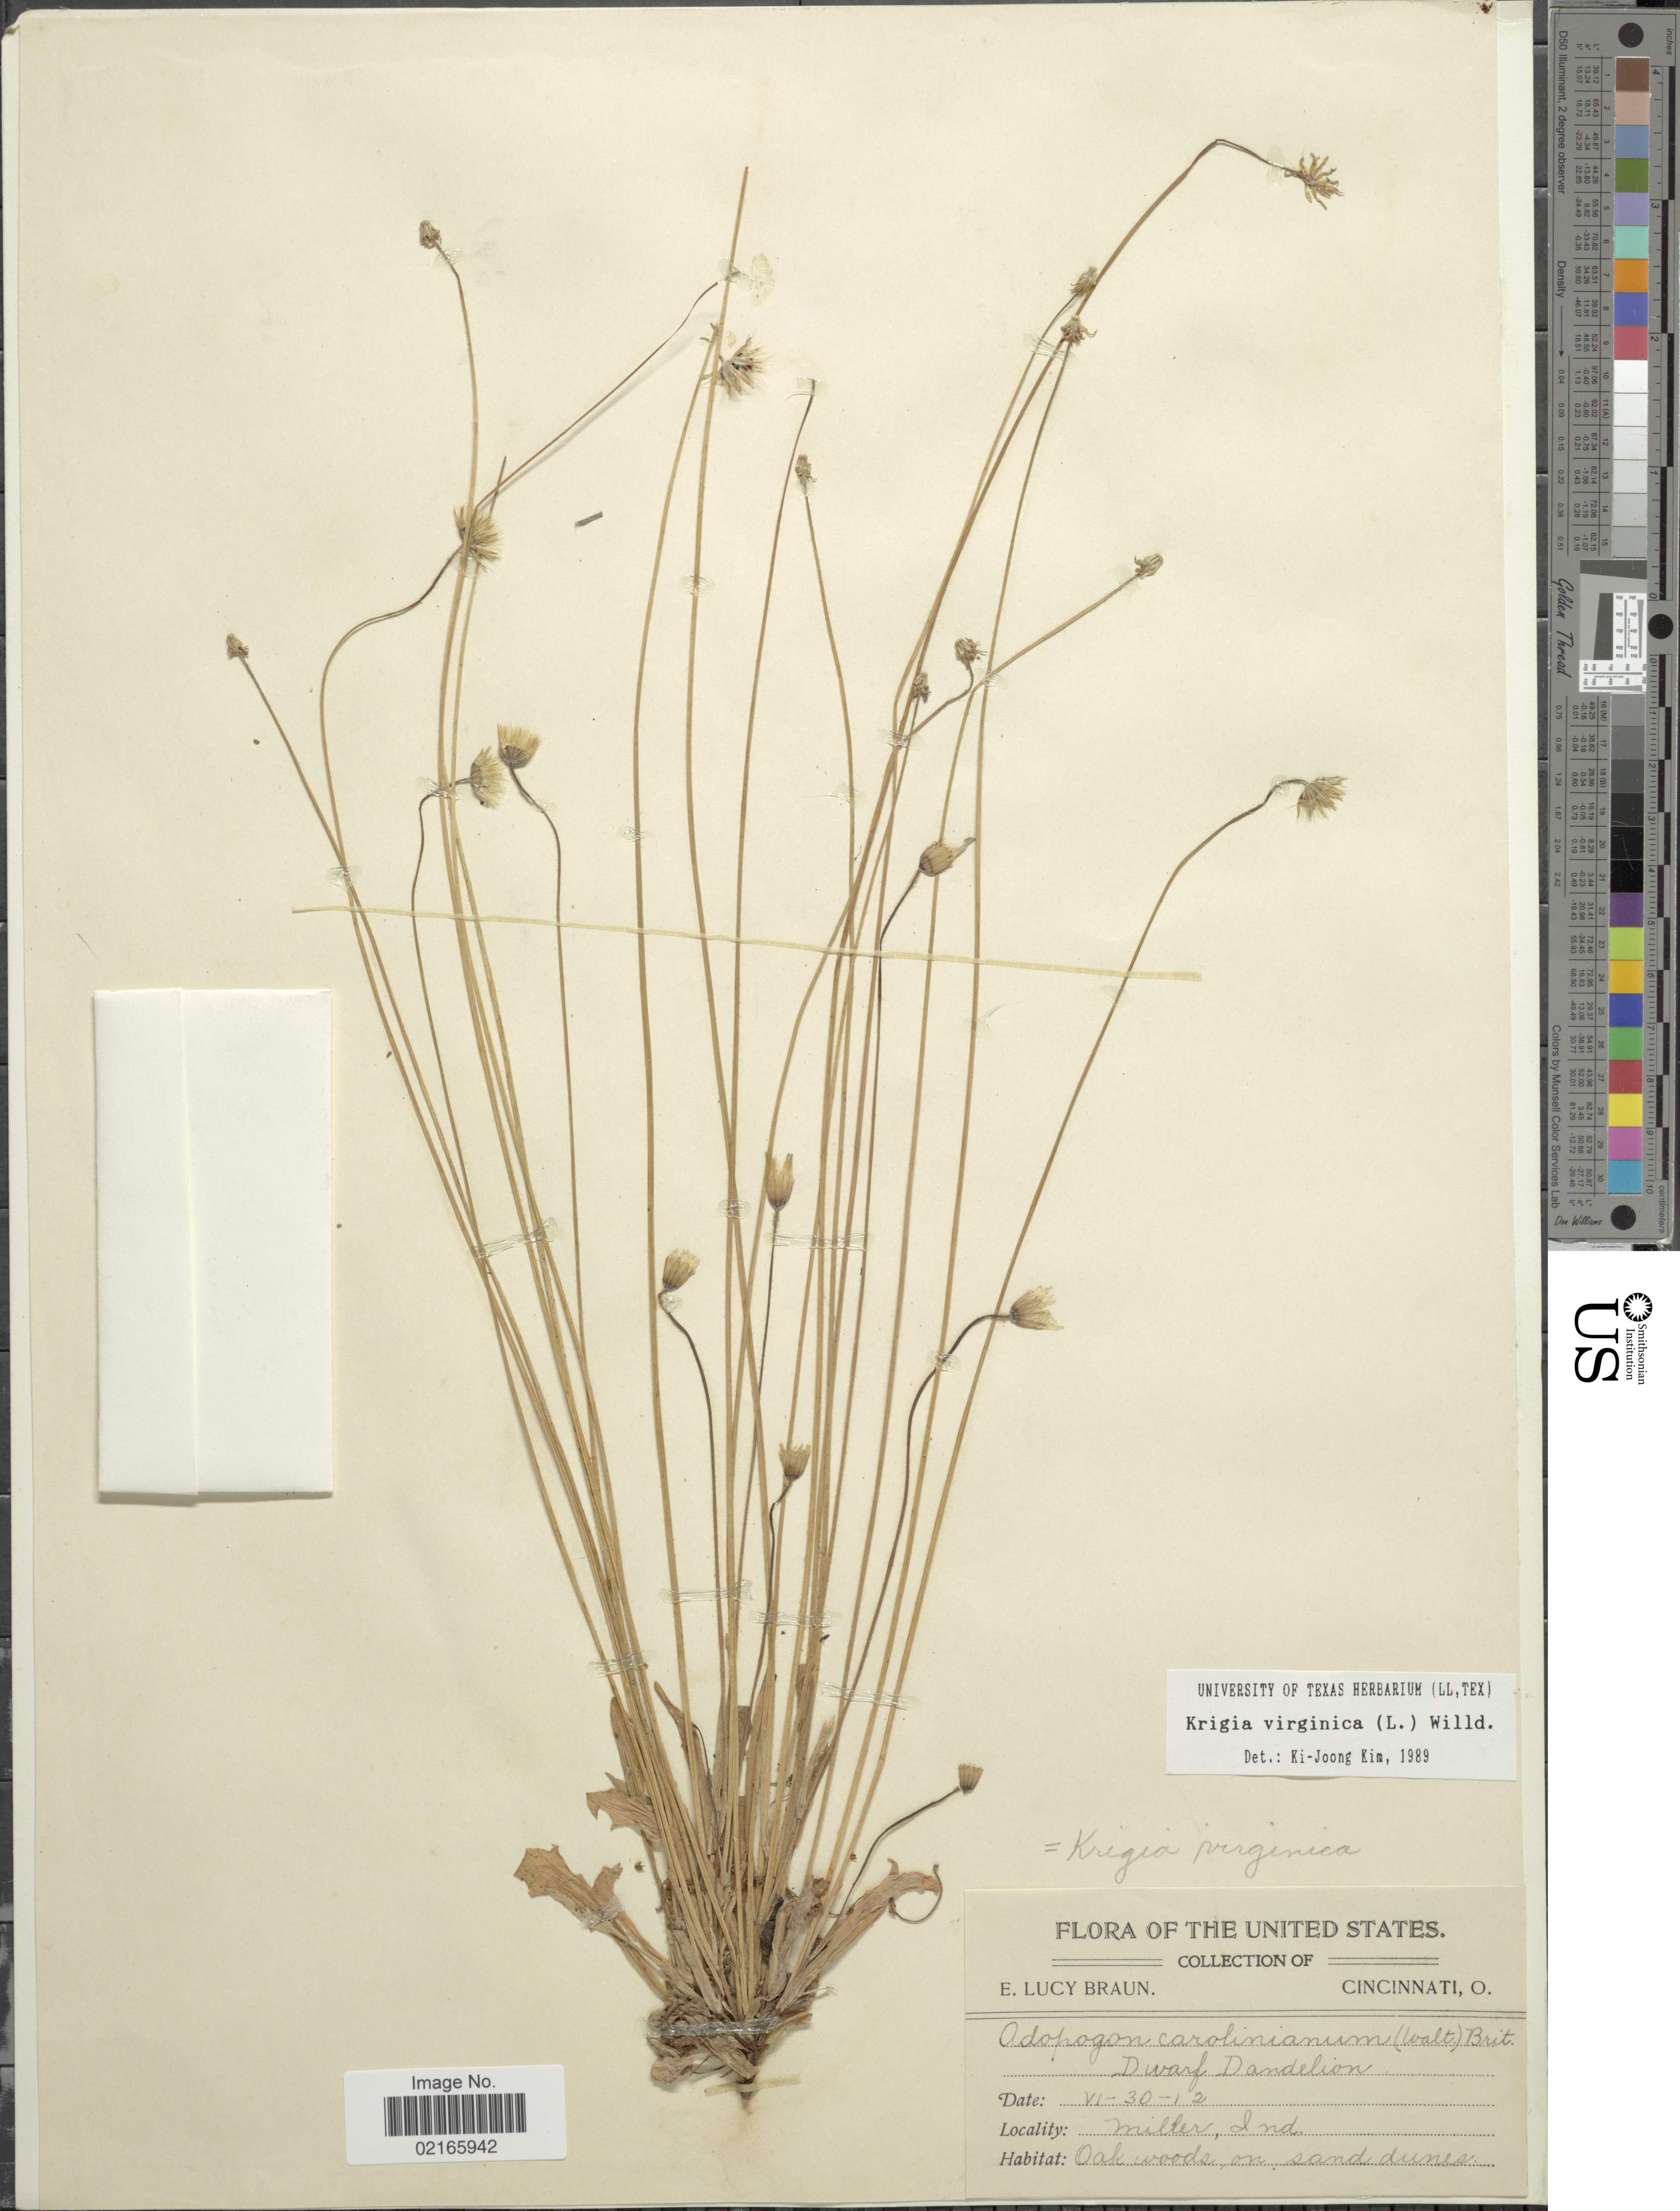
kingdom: Plantae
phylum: Tracheophyta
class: Magnoliopsida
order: Asterales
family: Asteraceae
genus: Krigia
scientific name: Krigia virginica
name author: (L.) Willd.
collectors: E. L. Braun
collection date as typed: Transcribed d/m/y: 30/6/12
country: United States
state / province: Indiana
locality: Miller, oak woods on sand dunes, Cincinnati. O.